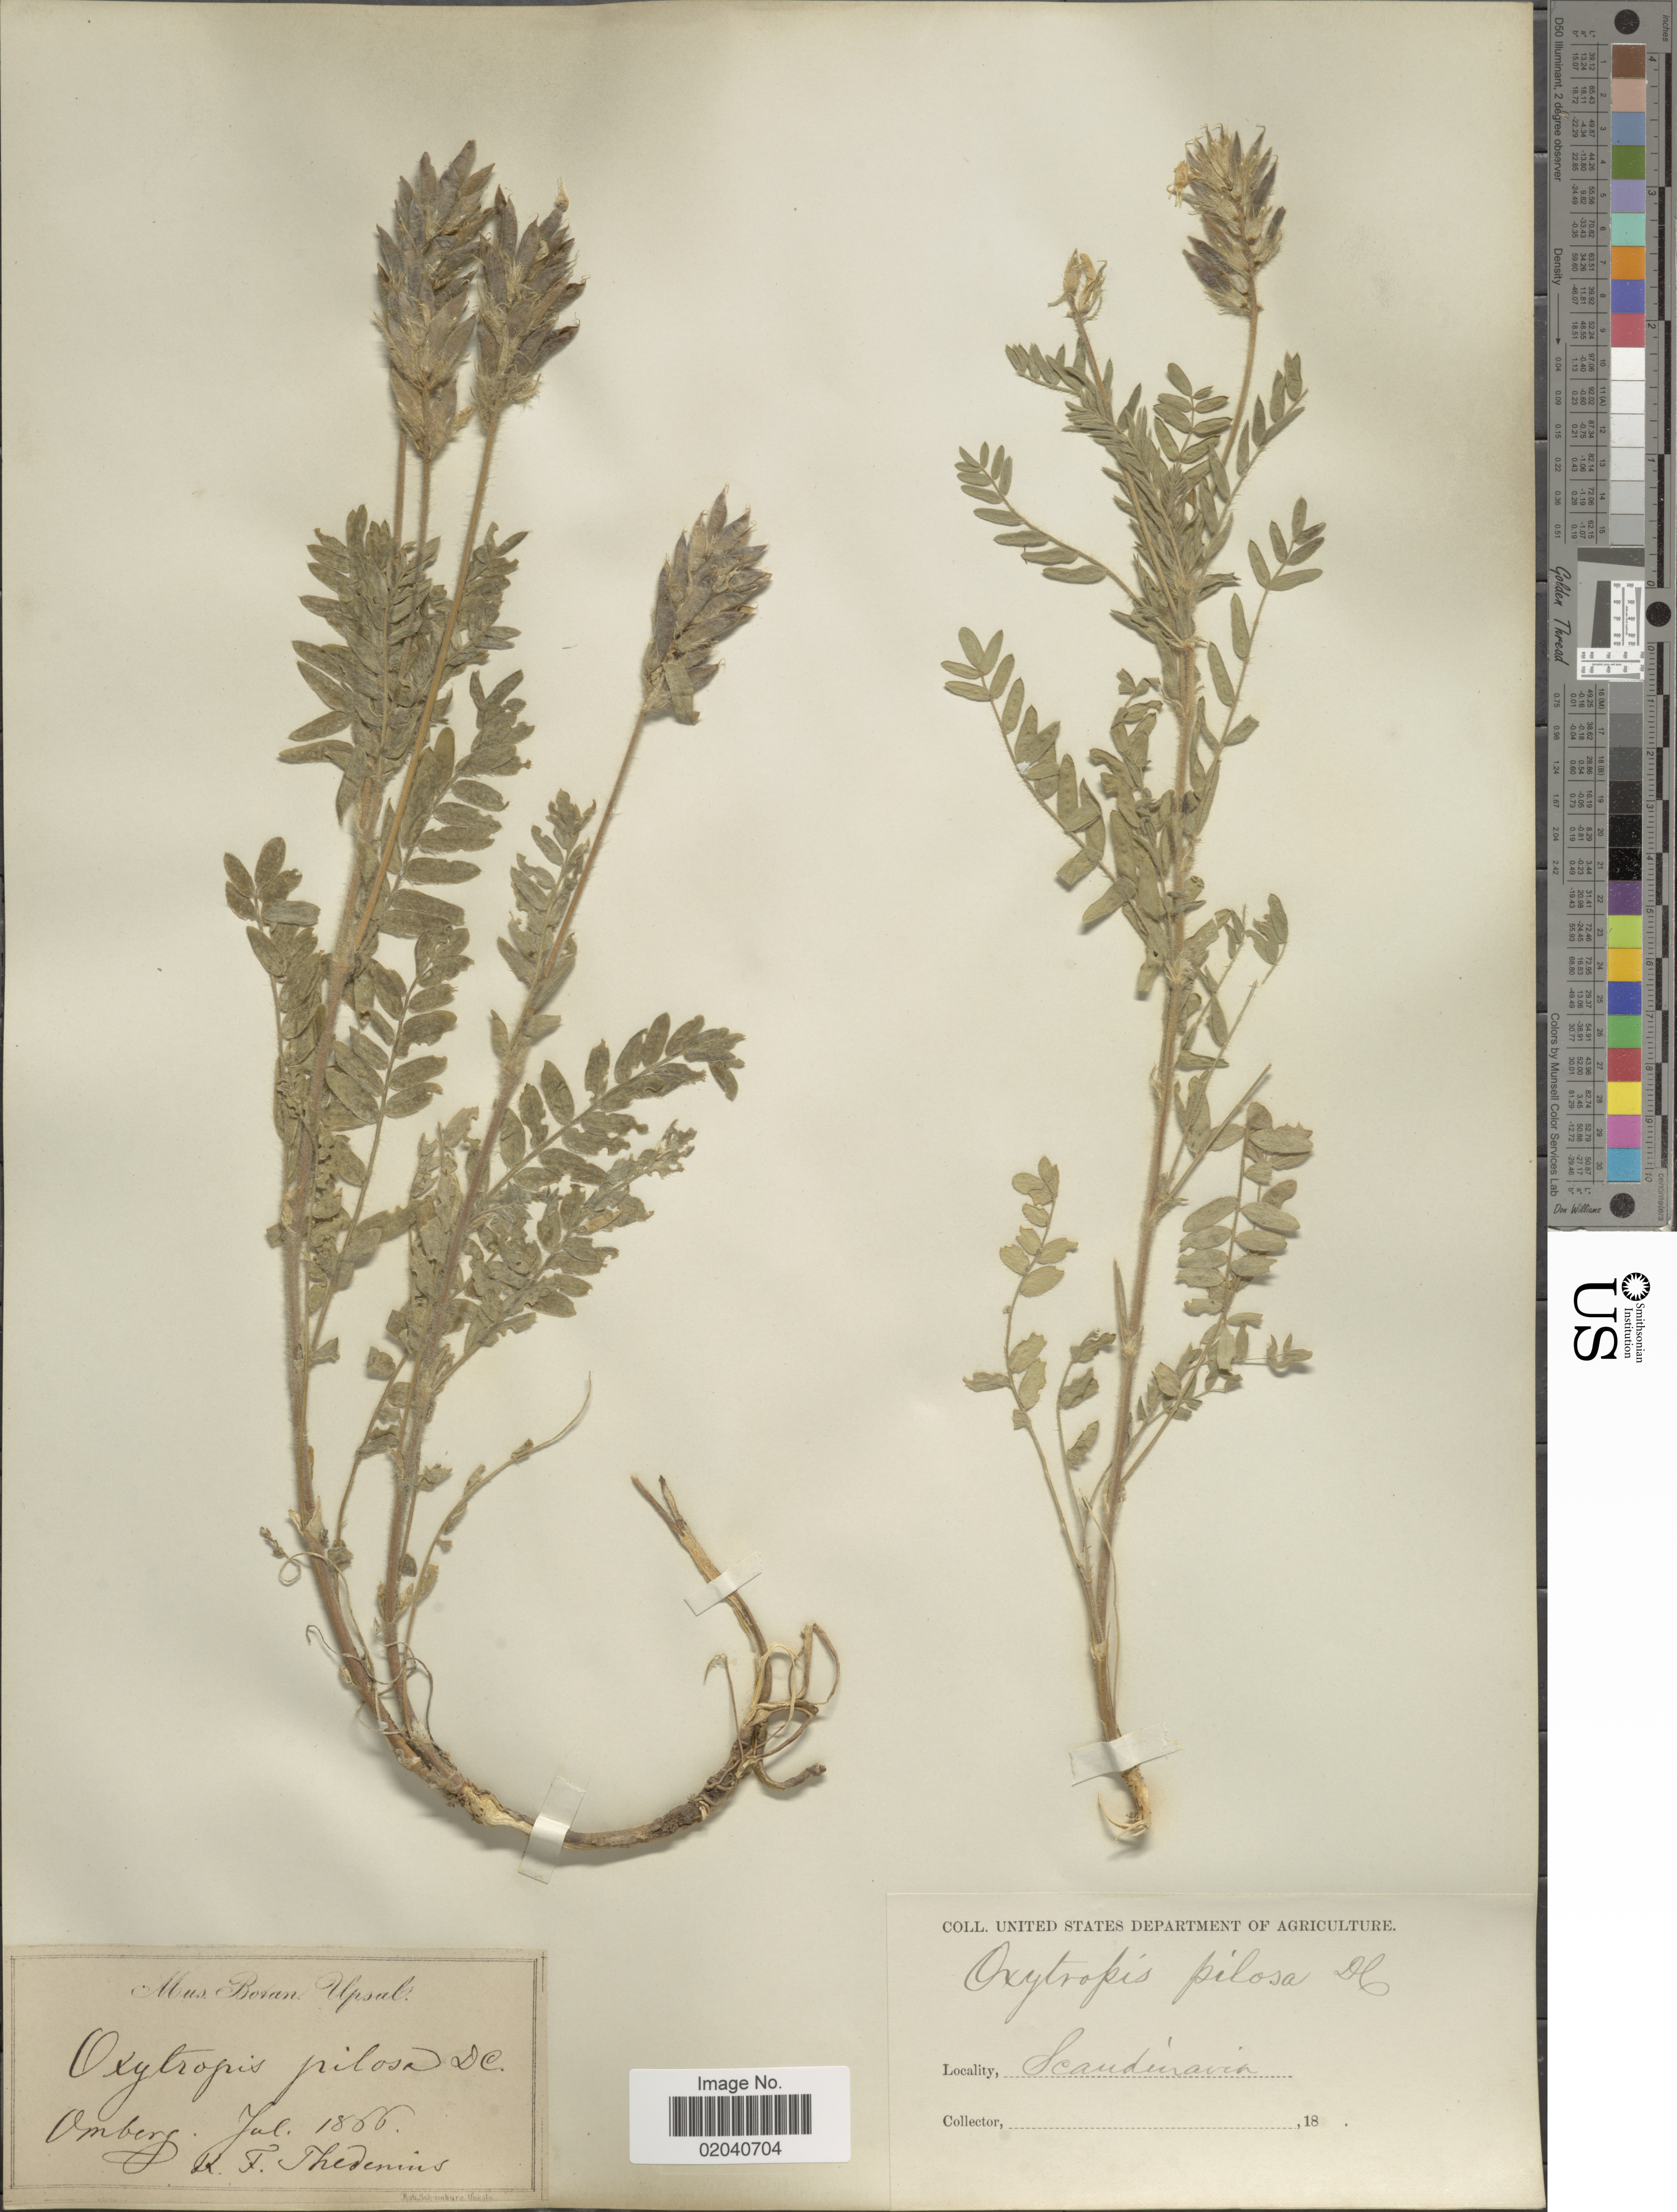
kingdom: Plantae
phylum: Tracheophyta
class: Magnoliopsida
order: Fabales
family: Fabaceae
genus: Oxytropis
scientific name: Oxytropis pilosa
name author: (L.) DC.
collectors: K. Thedenius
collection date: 1866-07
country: Sweden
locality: Omberg, Scandinavia